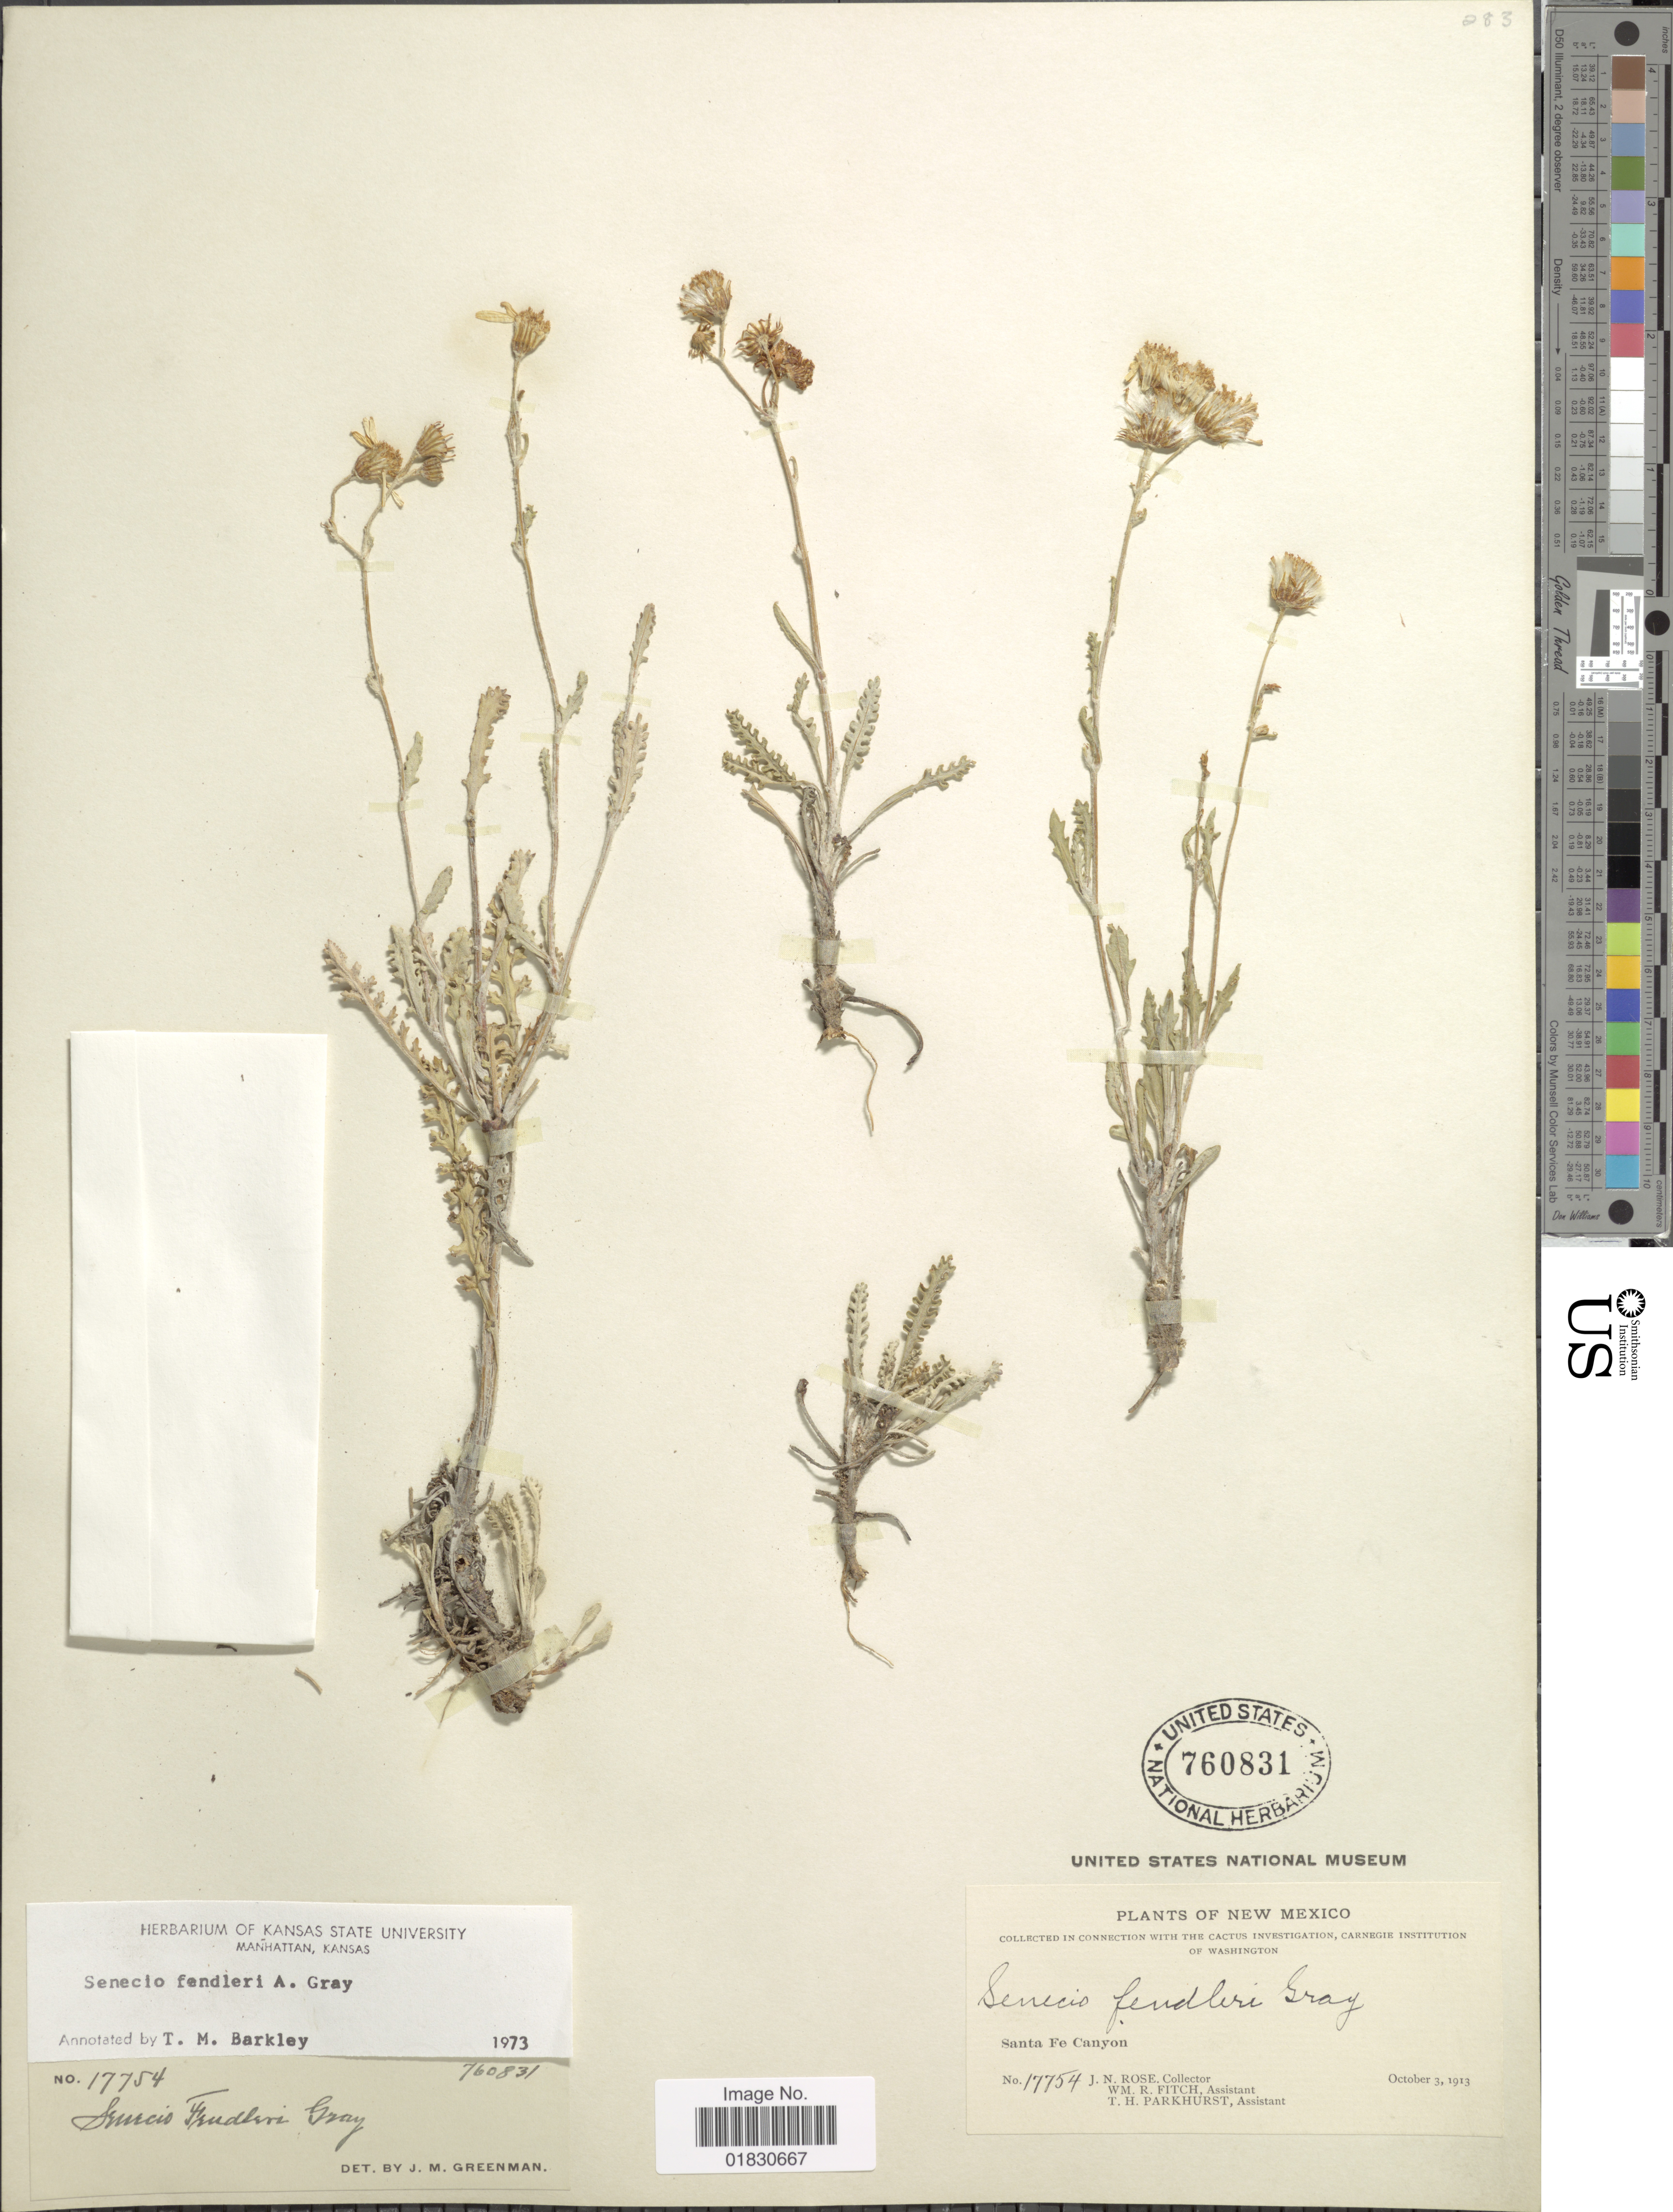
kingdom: Plantae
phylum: Tracheophyta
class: Magnoliopsida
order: Asterales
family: Asteraceae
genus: Packera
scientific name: Packera fendleri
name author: (A. Gray) W.A. Weber & Á. Löve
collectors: J. N. Rose, W. R. Fitch & T. Parkhurst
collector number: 17754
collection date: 1913-10-03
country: United States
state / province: New Mexico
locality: Santa Fe Canyon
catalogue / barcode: US 760831